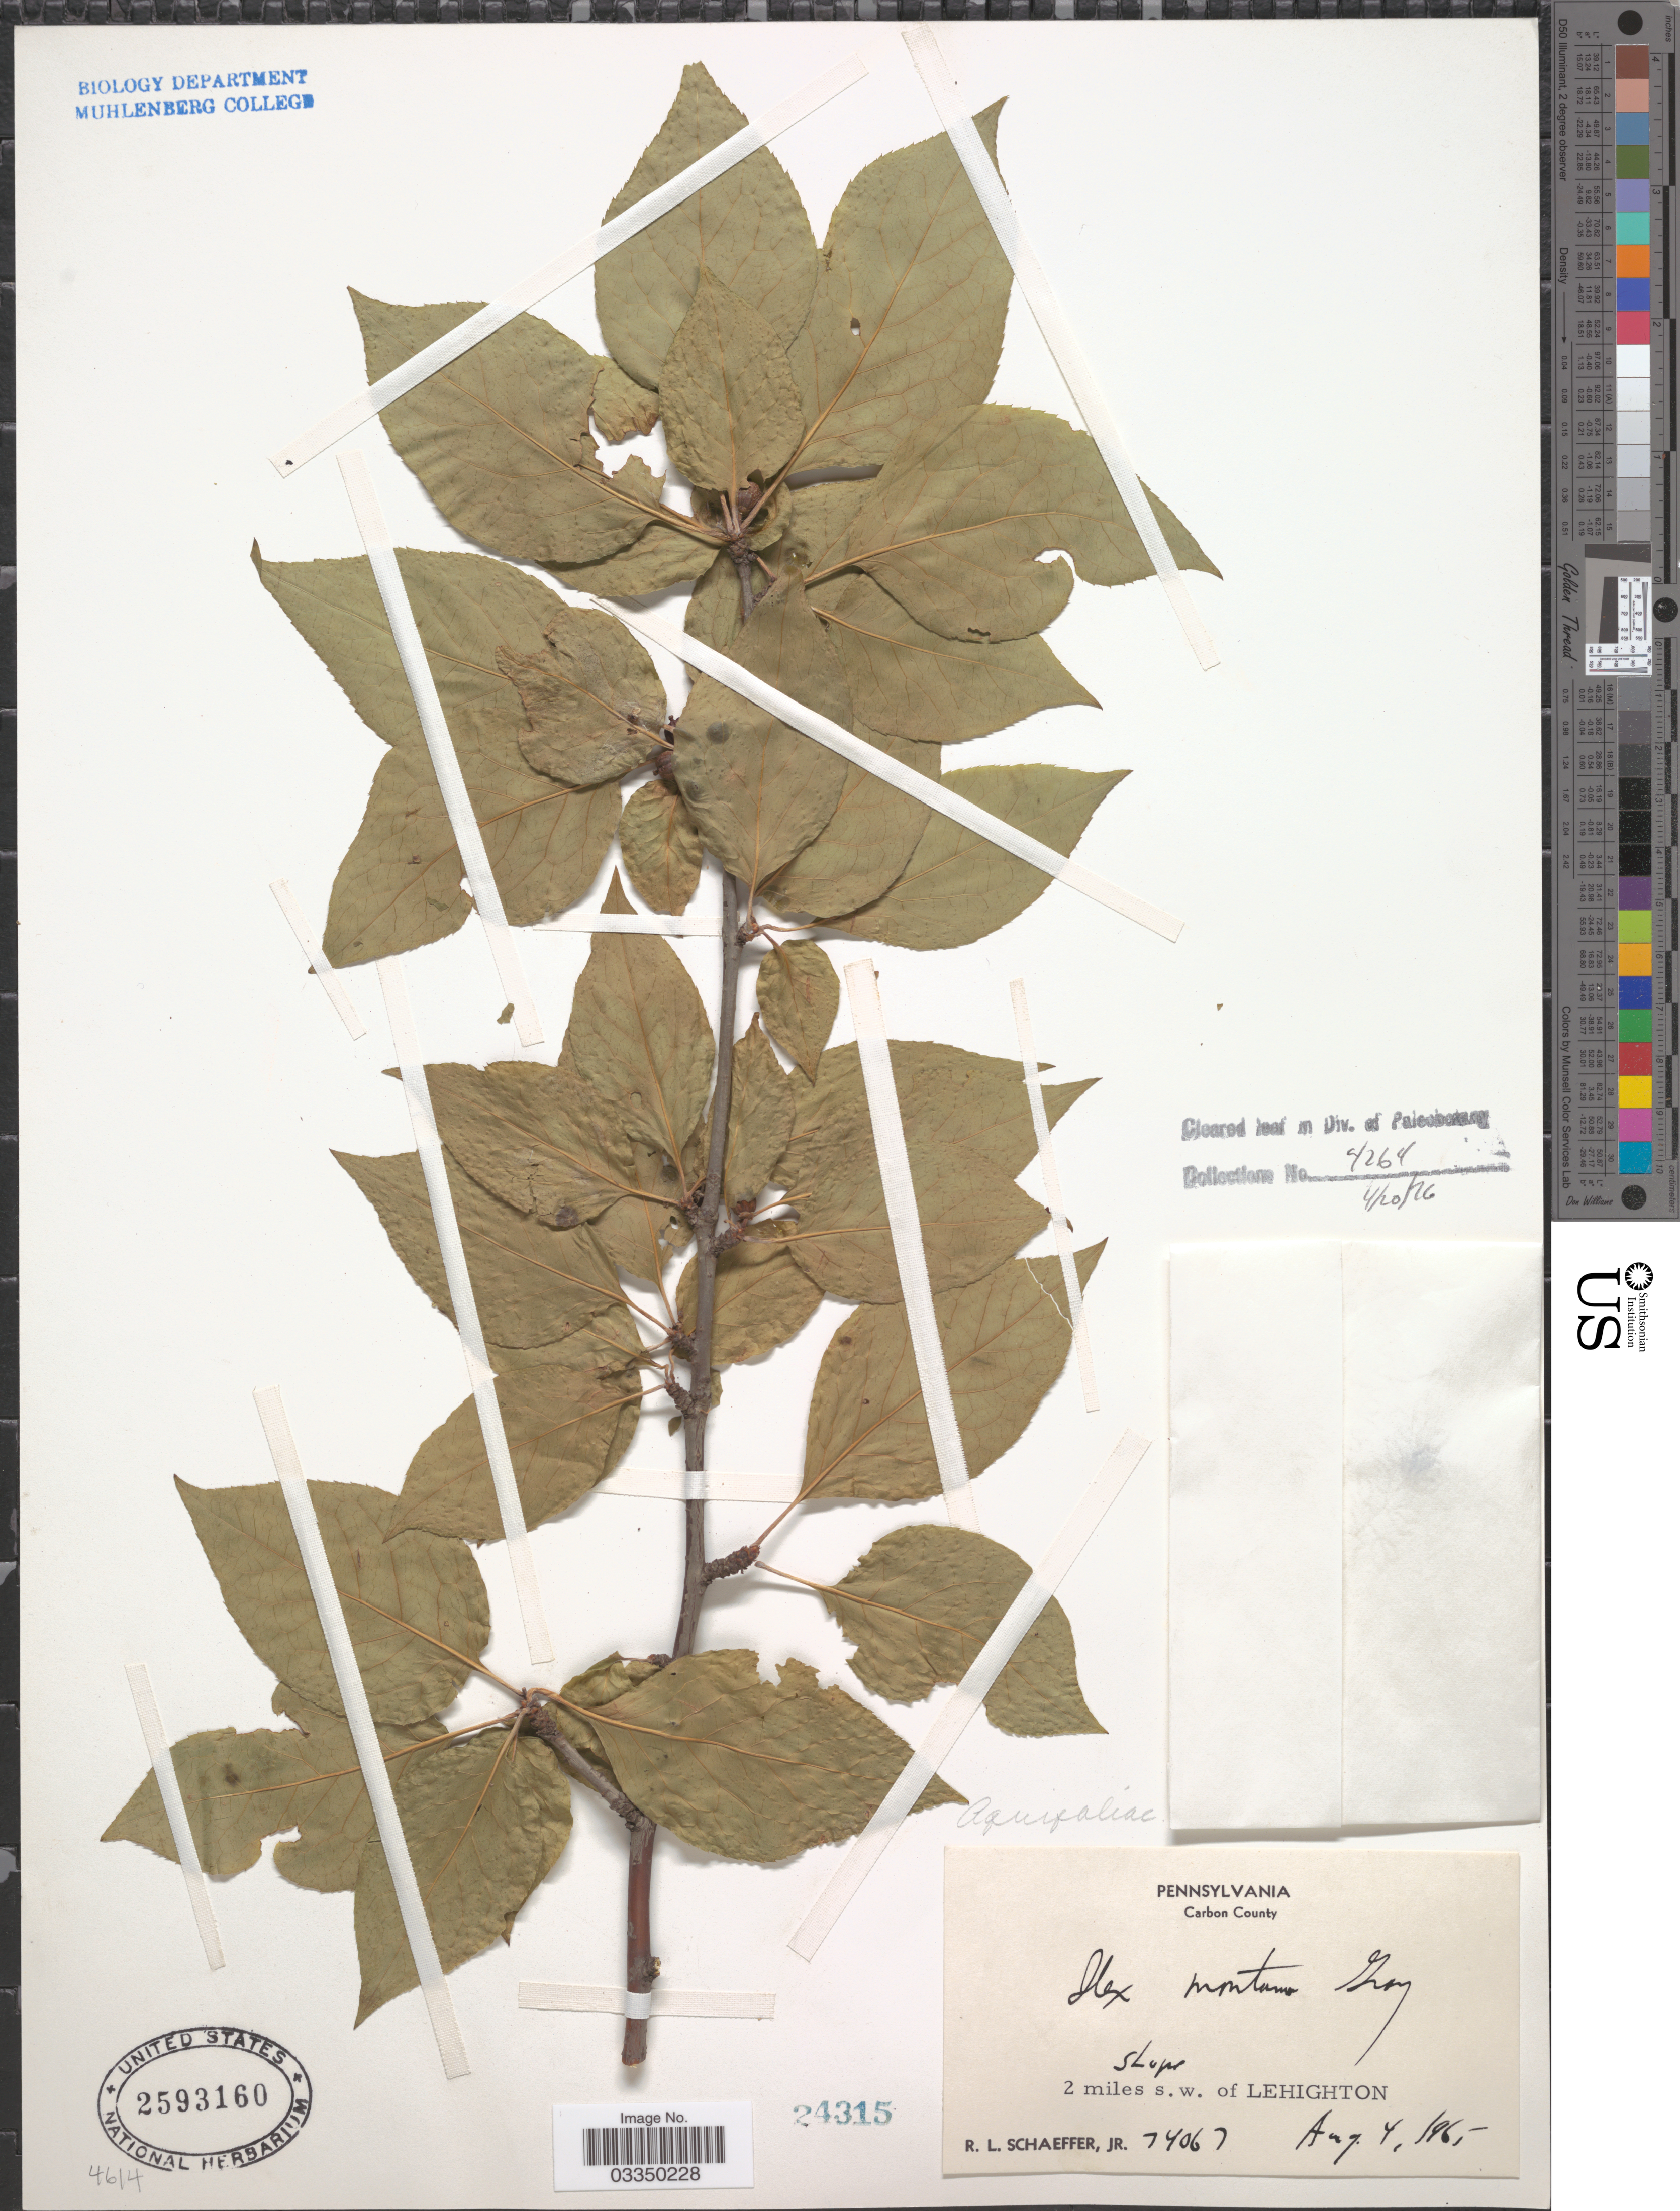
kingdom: Plantae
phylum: Tracheophyta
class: Magnoliopsida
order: Aquifoliales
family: Aquifoliaceae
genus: Ilex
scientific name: Ilex montana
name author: Torr. & A. Gray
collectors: R. Schaeffer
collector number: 74067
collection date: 1965-08-04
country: United States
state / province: Pennsylvania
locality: Carbon County. Slope 2 miles s. w. of Lehighton.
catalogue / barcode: US 2593160